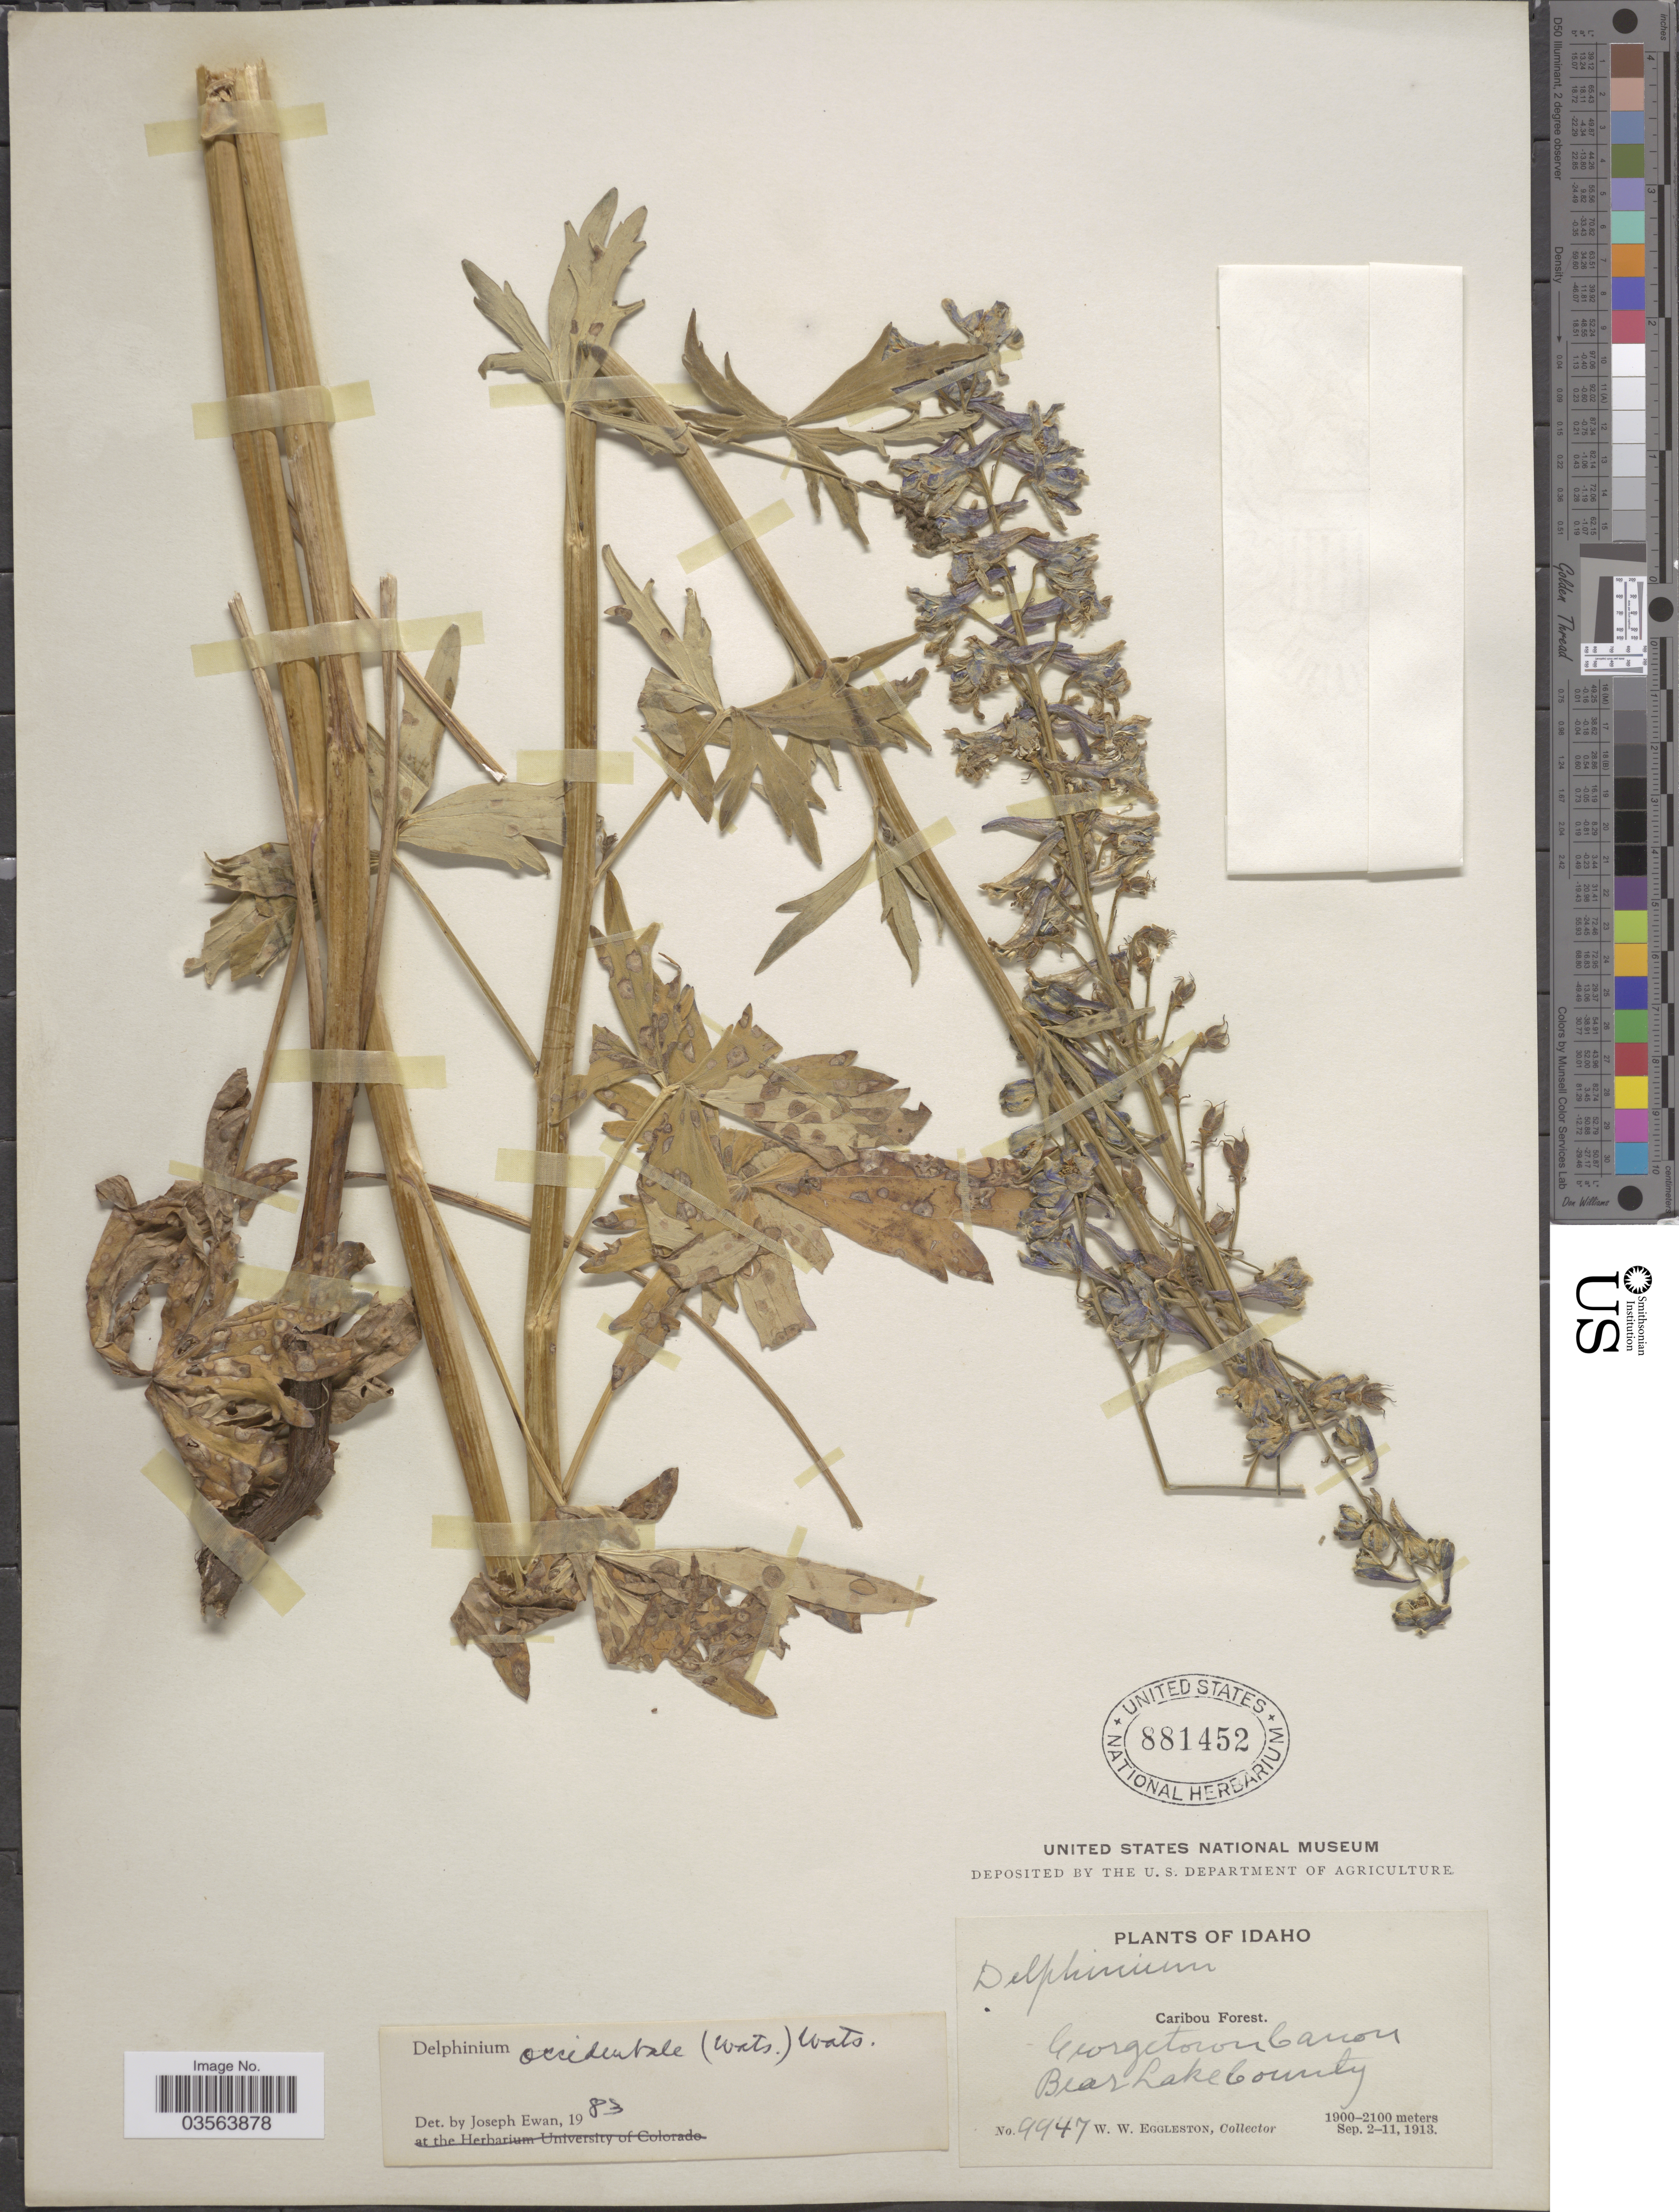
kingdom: Plantae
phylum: Tracheophyta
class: Magnoliopsida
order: Ranunculales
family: Ranunculaceae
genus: Delphinium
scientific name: Delphinium x occidentale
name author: (S. Watson) S. Watson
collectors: W. W. Eggleston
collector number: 9947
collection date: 1913-09-02/1913-09-11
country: United States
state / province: Idaho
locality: Caribou Forest. Georgetown Canon. Bear Lake County.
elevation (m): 1900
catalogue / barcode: US 881452